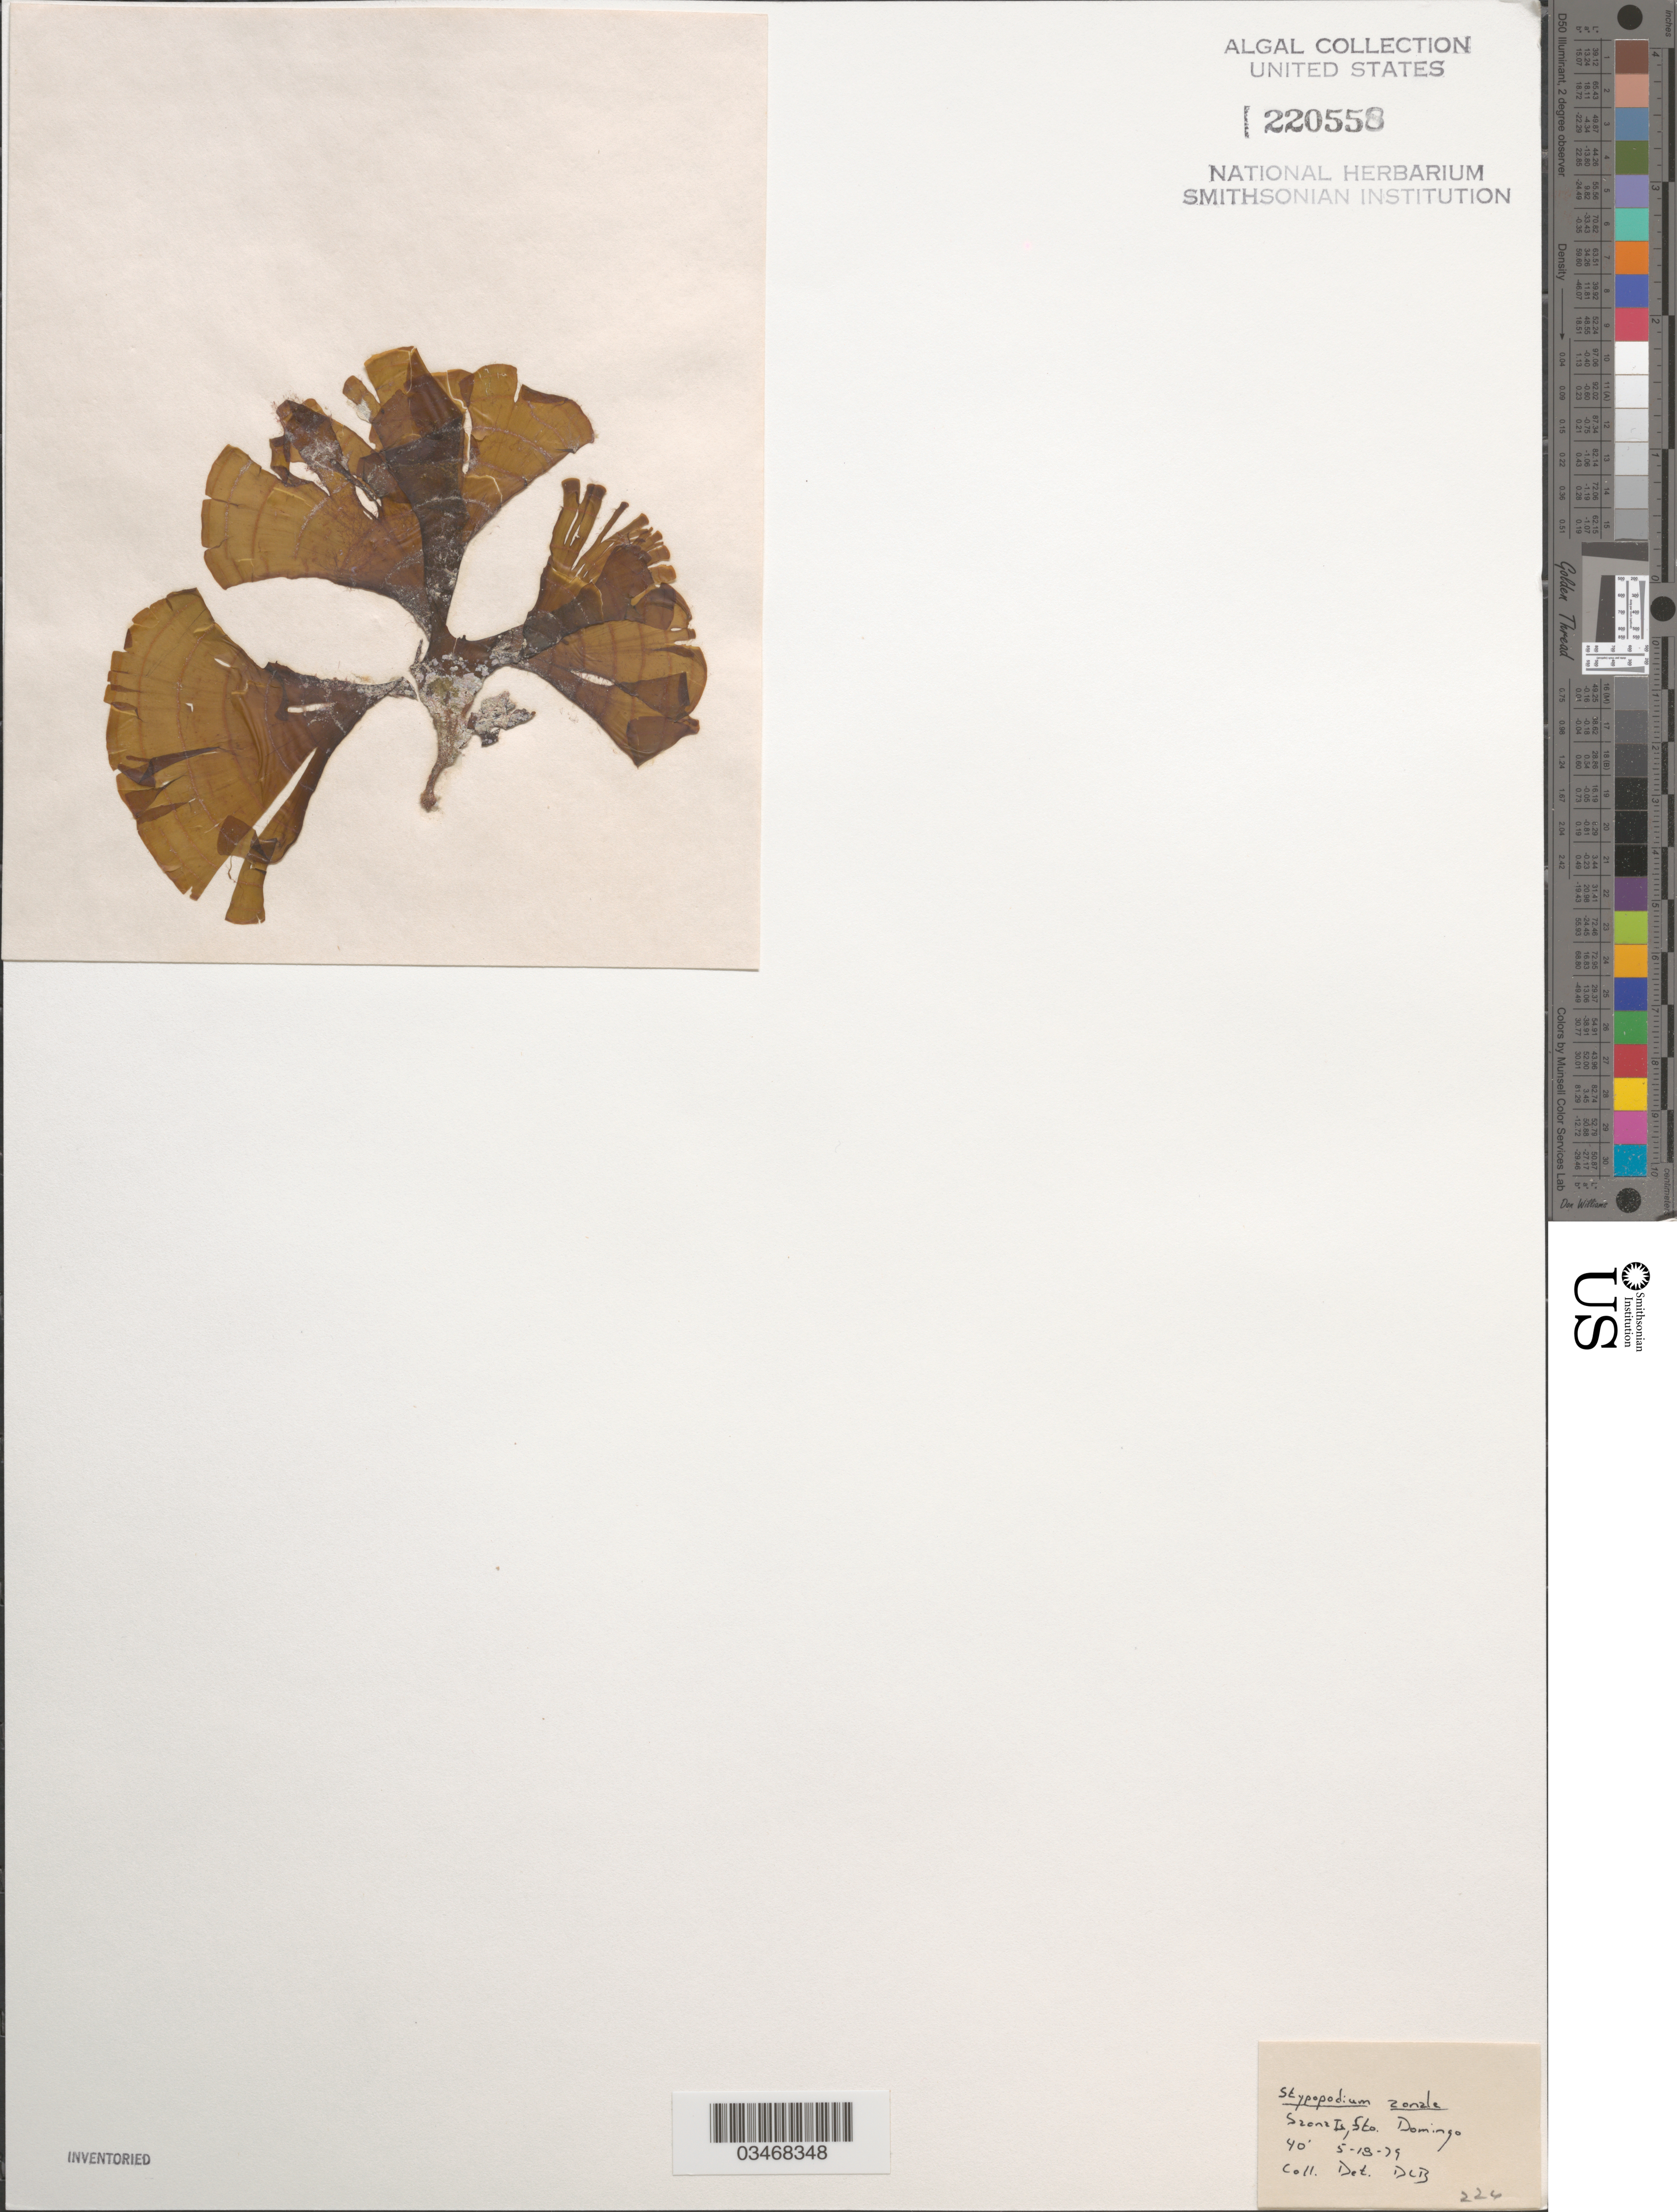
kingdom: Chromista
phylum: Ochrophyta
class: Phaeophyceae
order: Dictyotales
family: Dictyotaceae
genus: Stypopodium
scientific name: Stypopodium zonale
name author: (J.V.Lamouroux) Papenf.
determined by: Ballantine, D. L.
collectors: D.L. Ballantine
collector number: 226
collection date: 1979-05-18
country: Dominican Republic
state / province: Santo Domingo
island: Saona Island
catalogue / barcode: US 220558